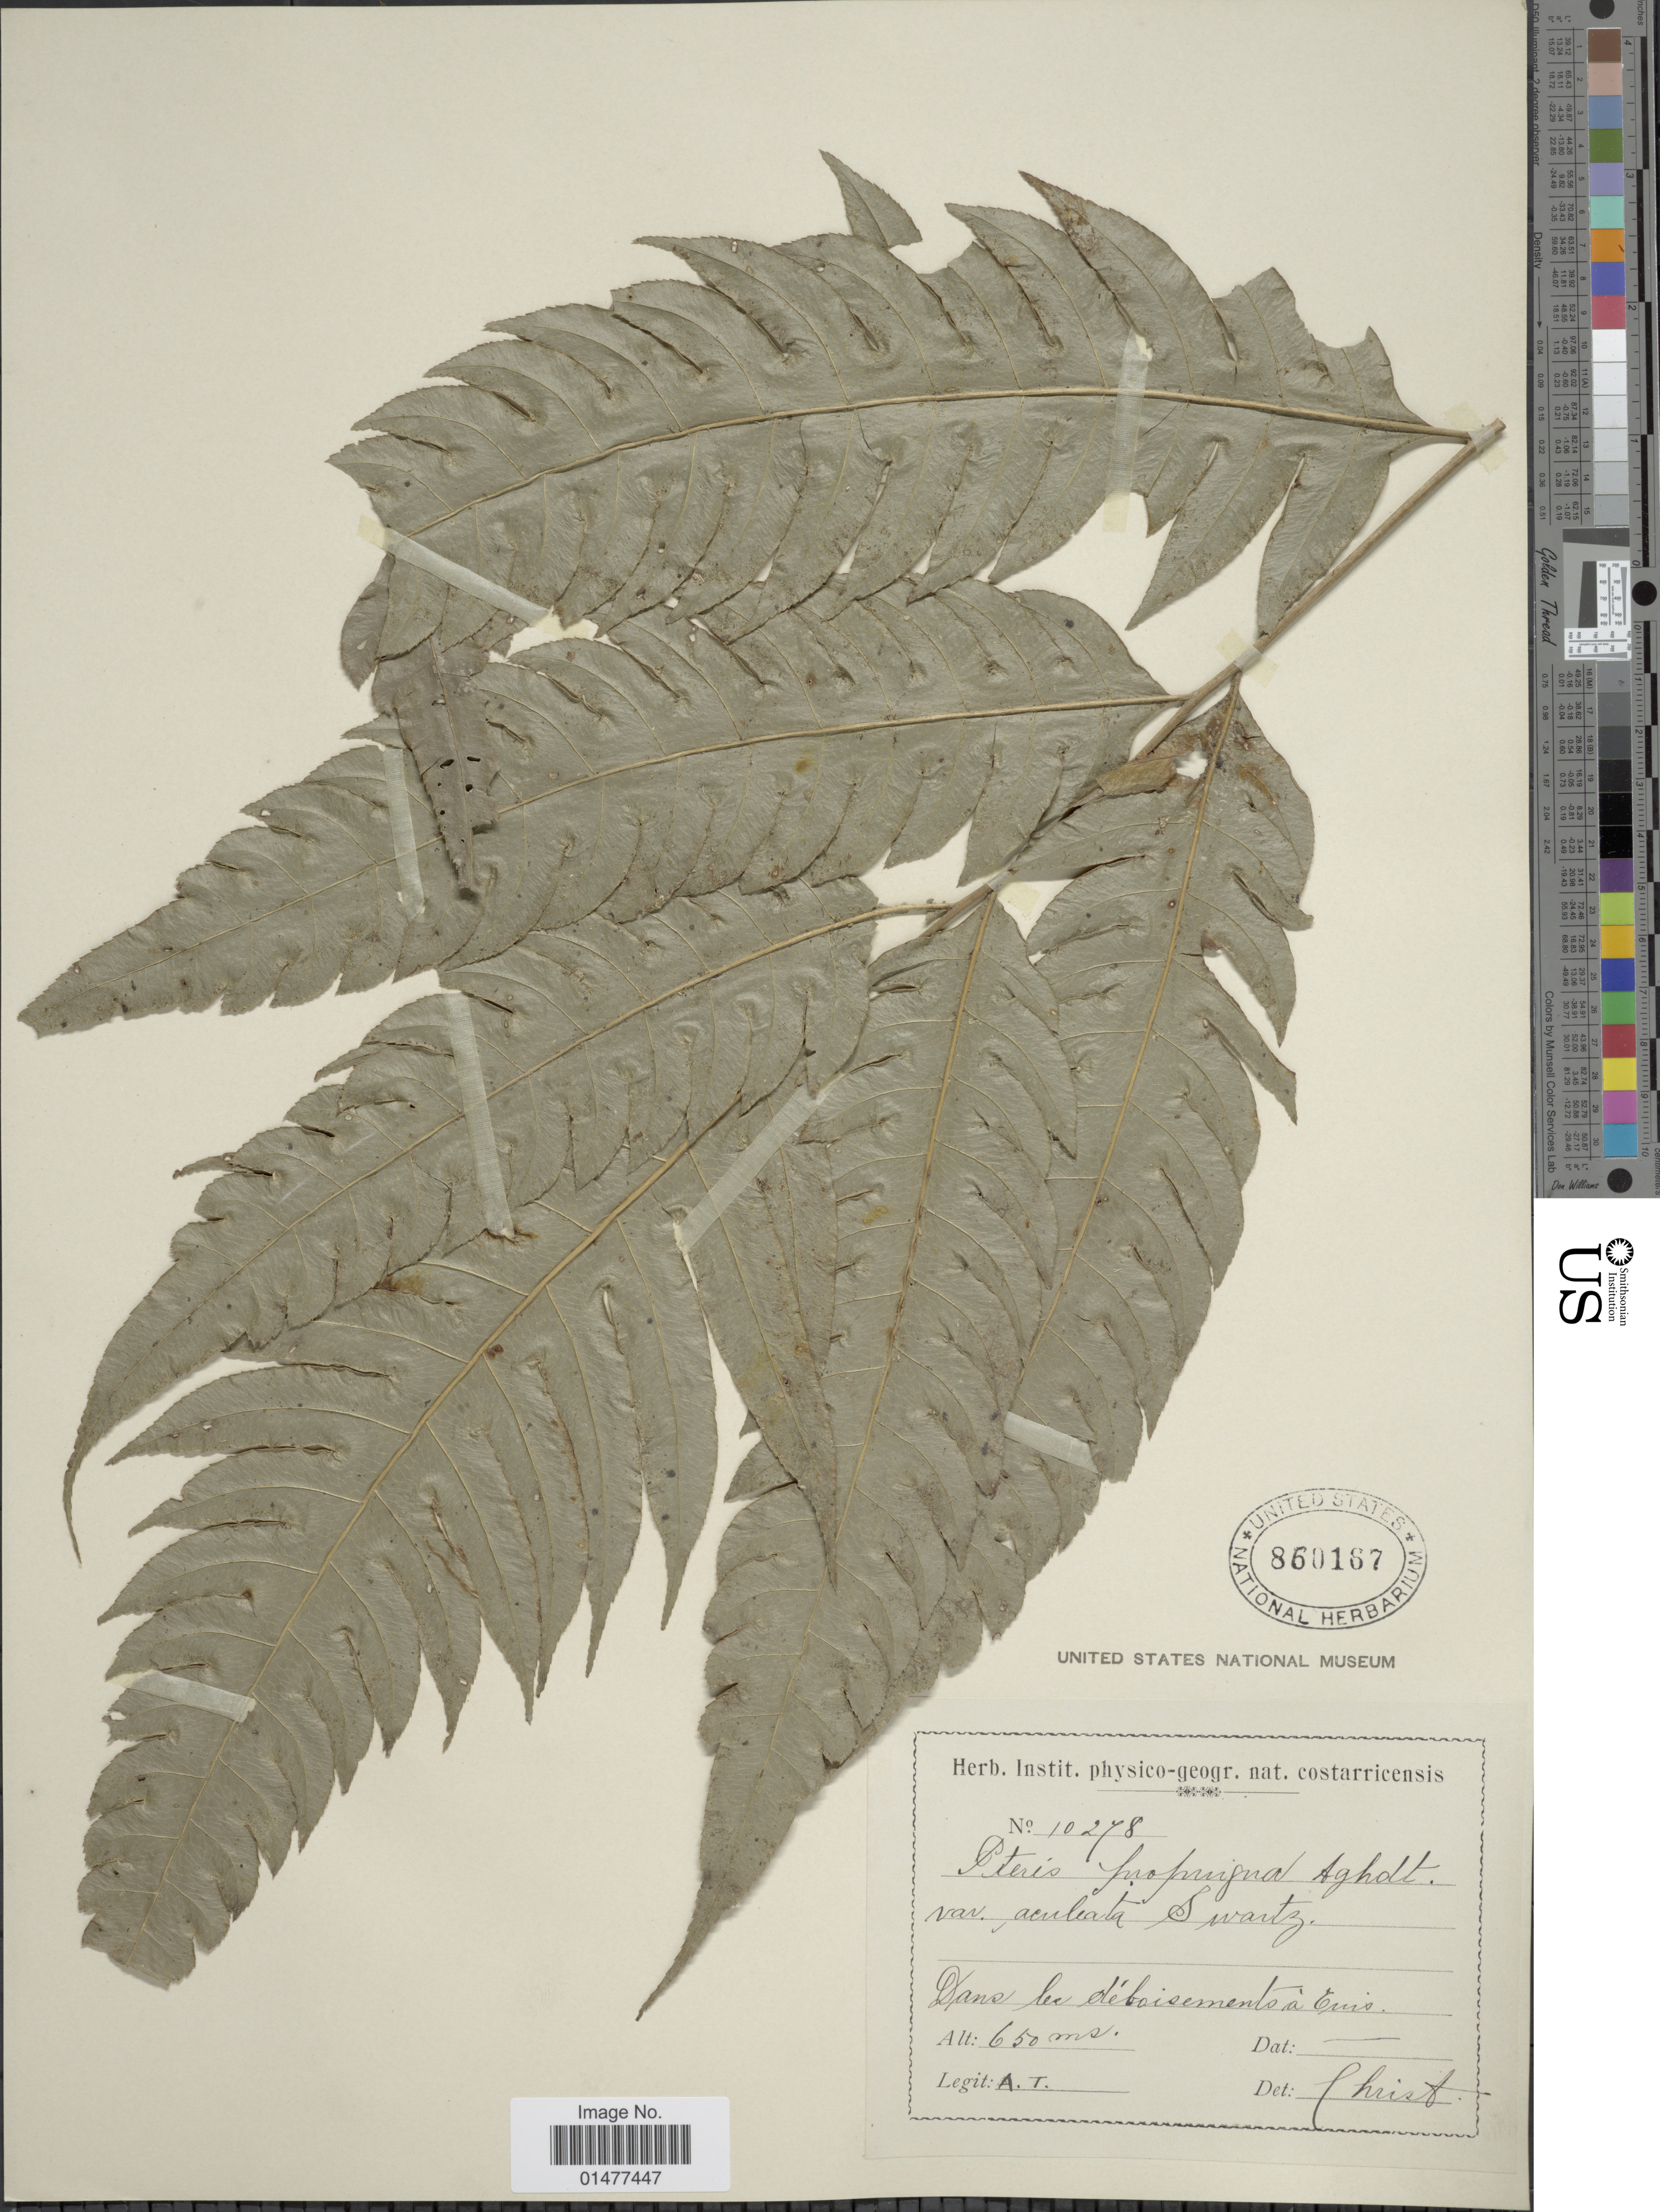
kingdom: Plantae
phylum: Tracheophyta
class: Polypodiopsida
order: Polypodiales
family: Pteridaceae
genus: Pteris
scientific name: Pteris altissima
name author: Poir.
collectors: A. Tonduz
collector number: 10278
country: Costa Rica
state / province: Cartago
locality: Dans les déboisements á Tuis.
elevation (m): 650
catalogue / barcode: US 860187